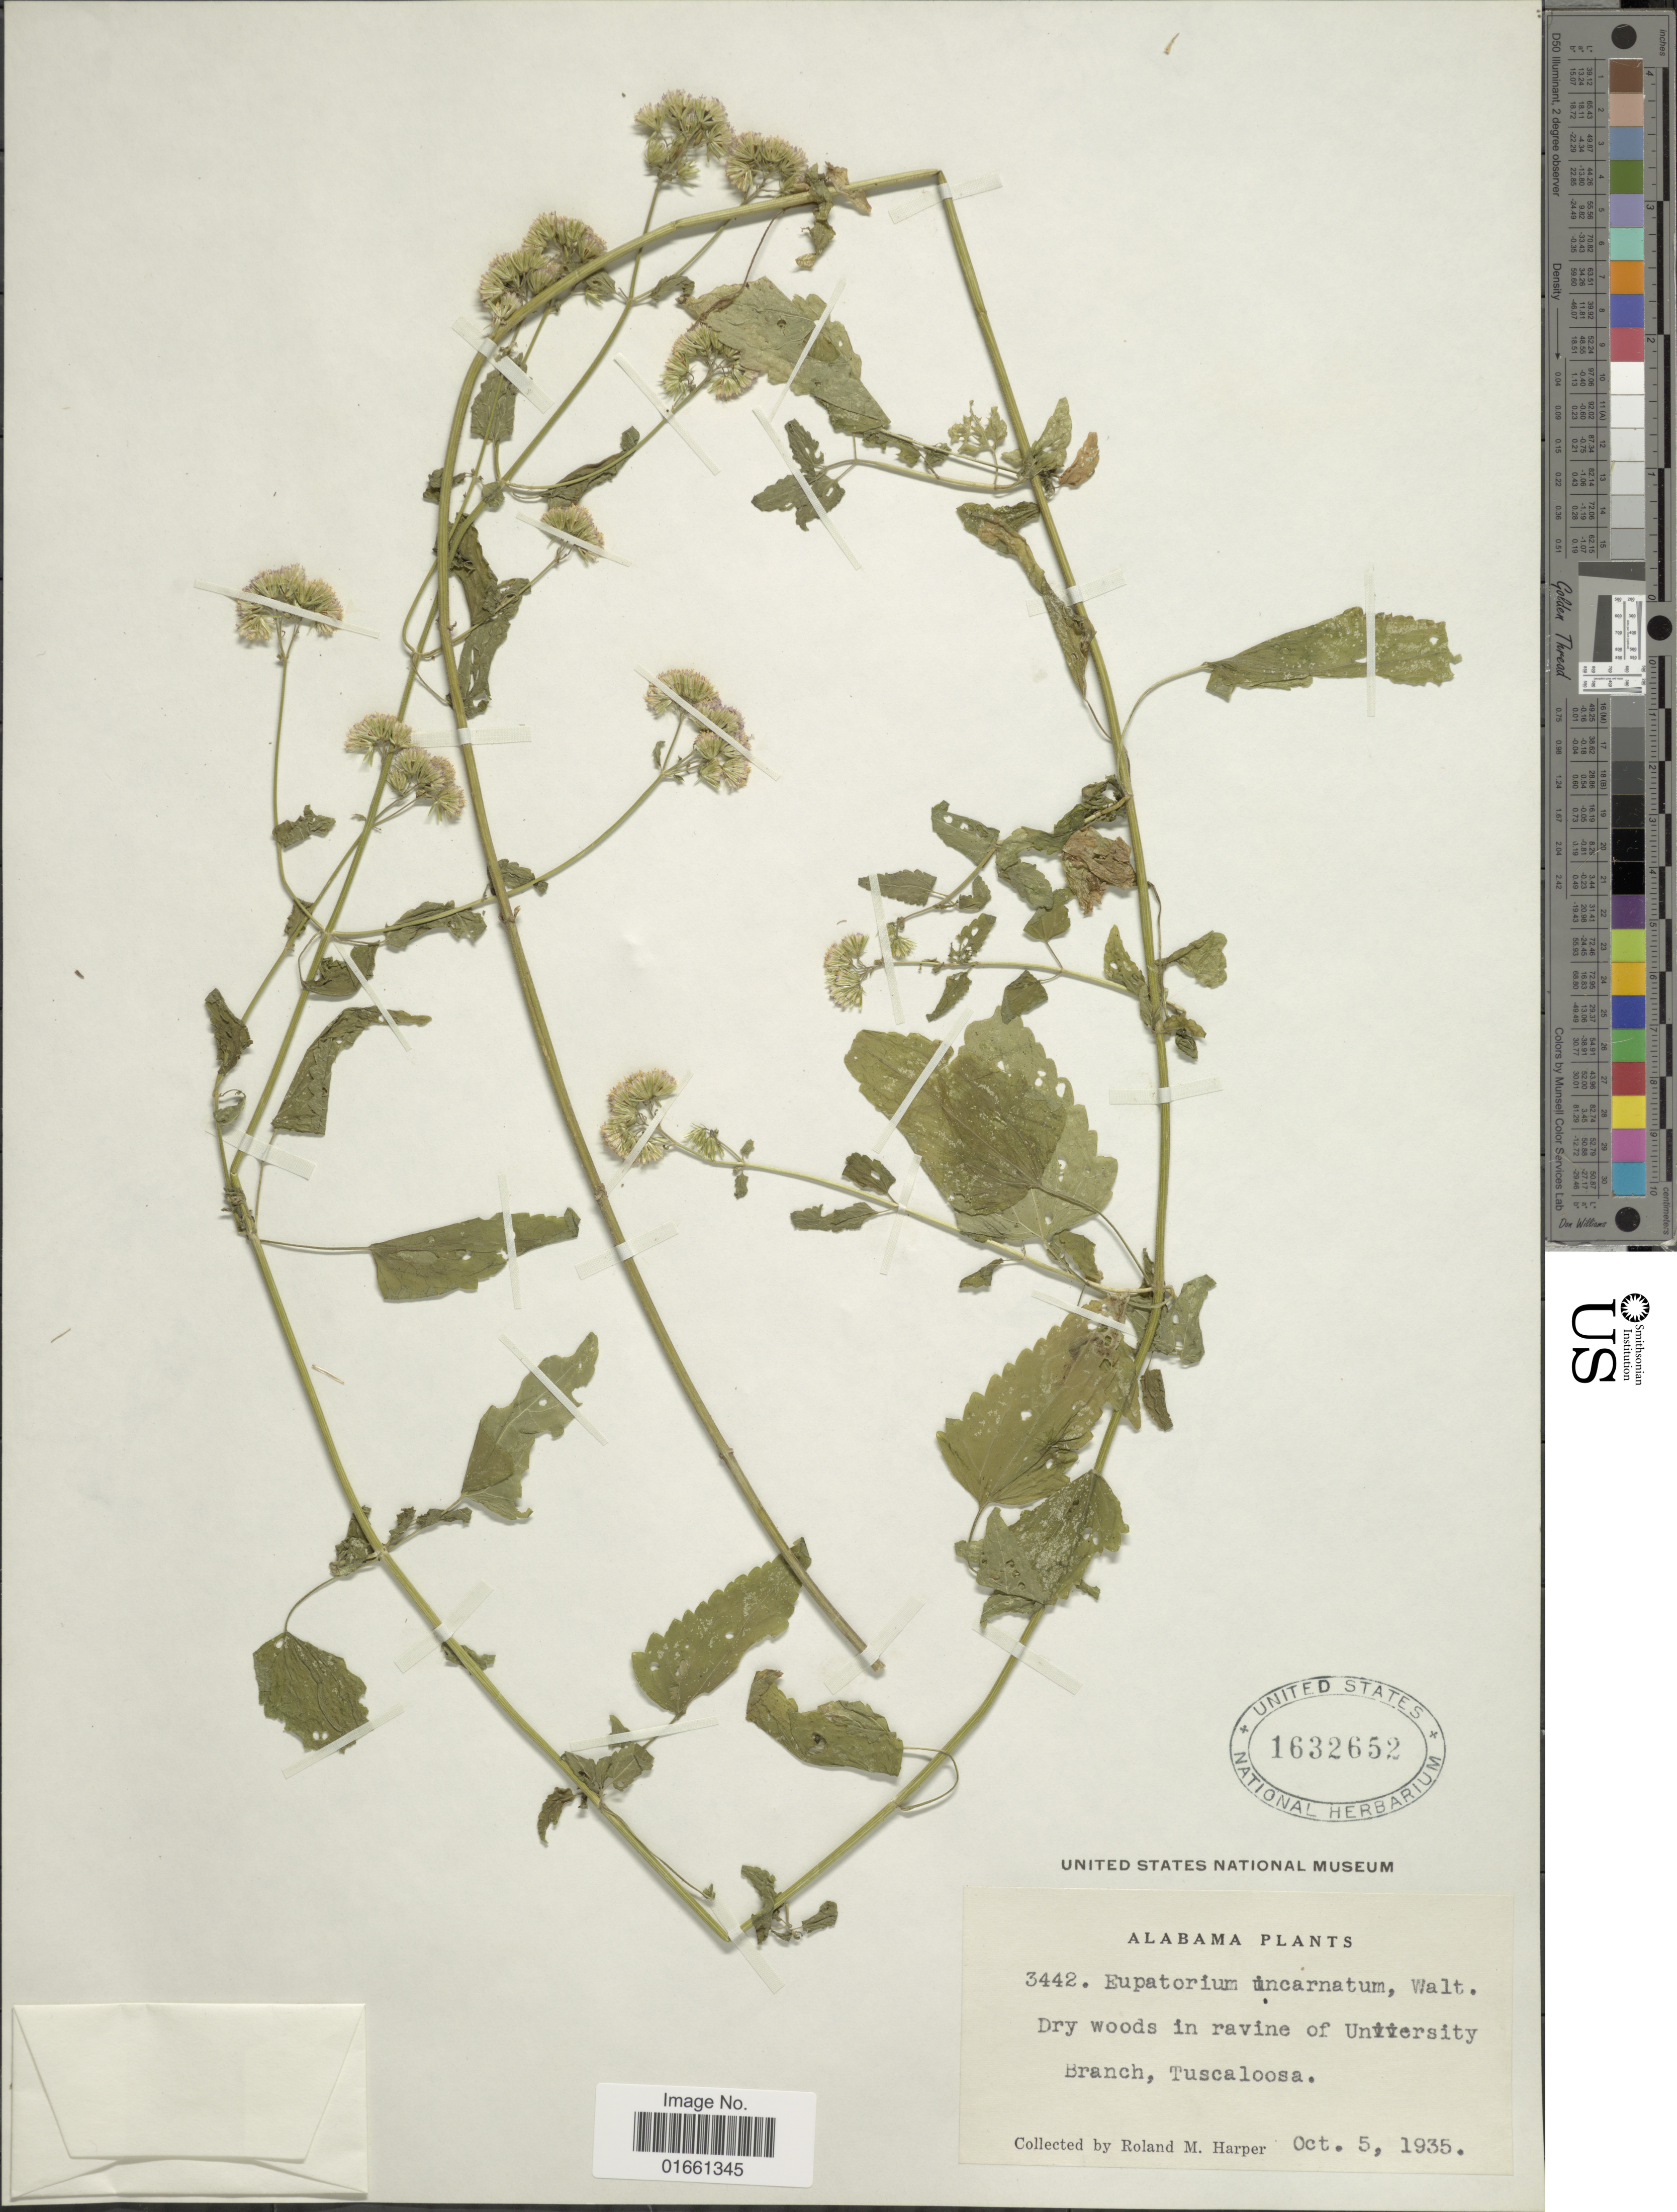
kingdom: Plantae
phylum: Tracheophyta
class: Magnoliopsida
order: Asterales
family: Asteraceae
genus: Fleischmannia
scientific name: Fleischmannia incarnata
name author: (Walter) R.M. King & H. Rob.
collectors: R. M. Harper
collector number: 3442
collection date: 1935-10-05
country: United States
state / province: Alabama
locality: Dry woods in ravine of University Branch, Tuscaloosa.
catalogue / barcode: US 1632652